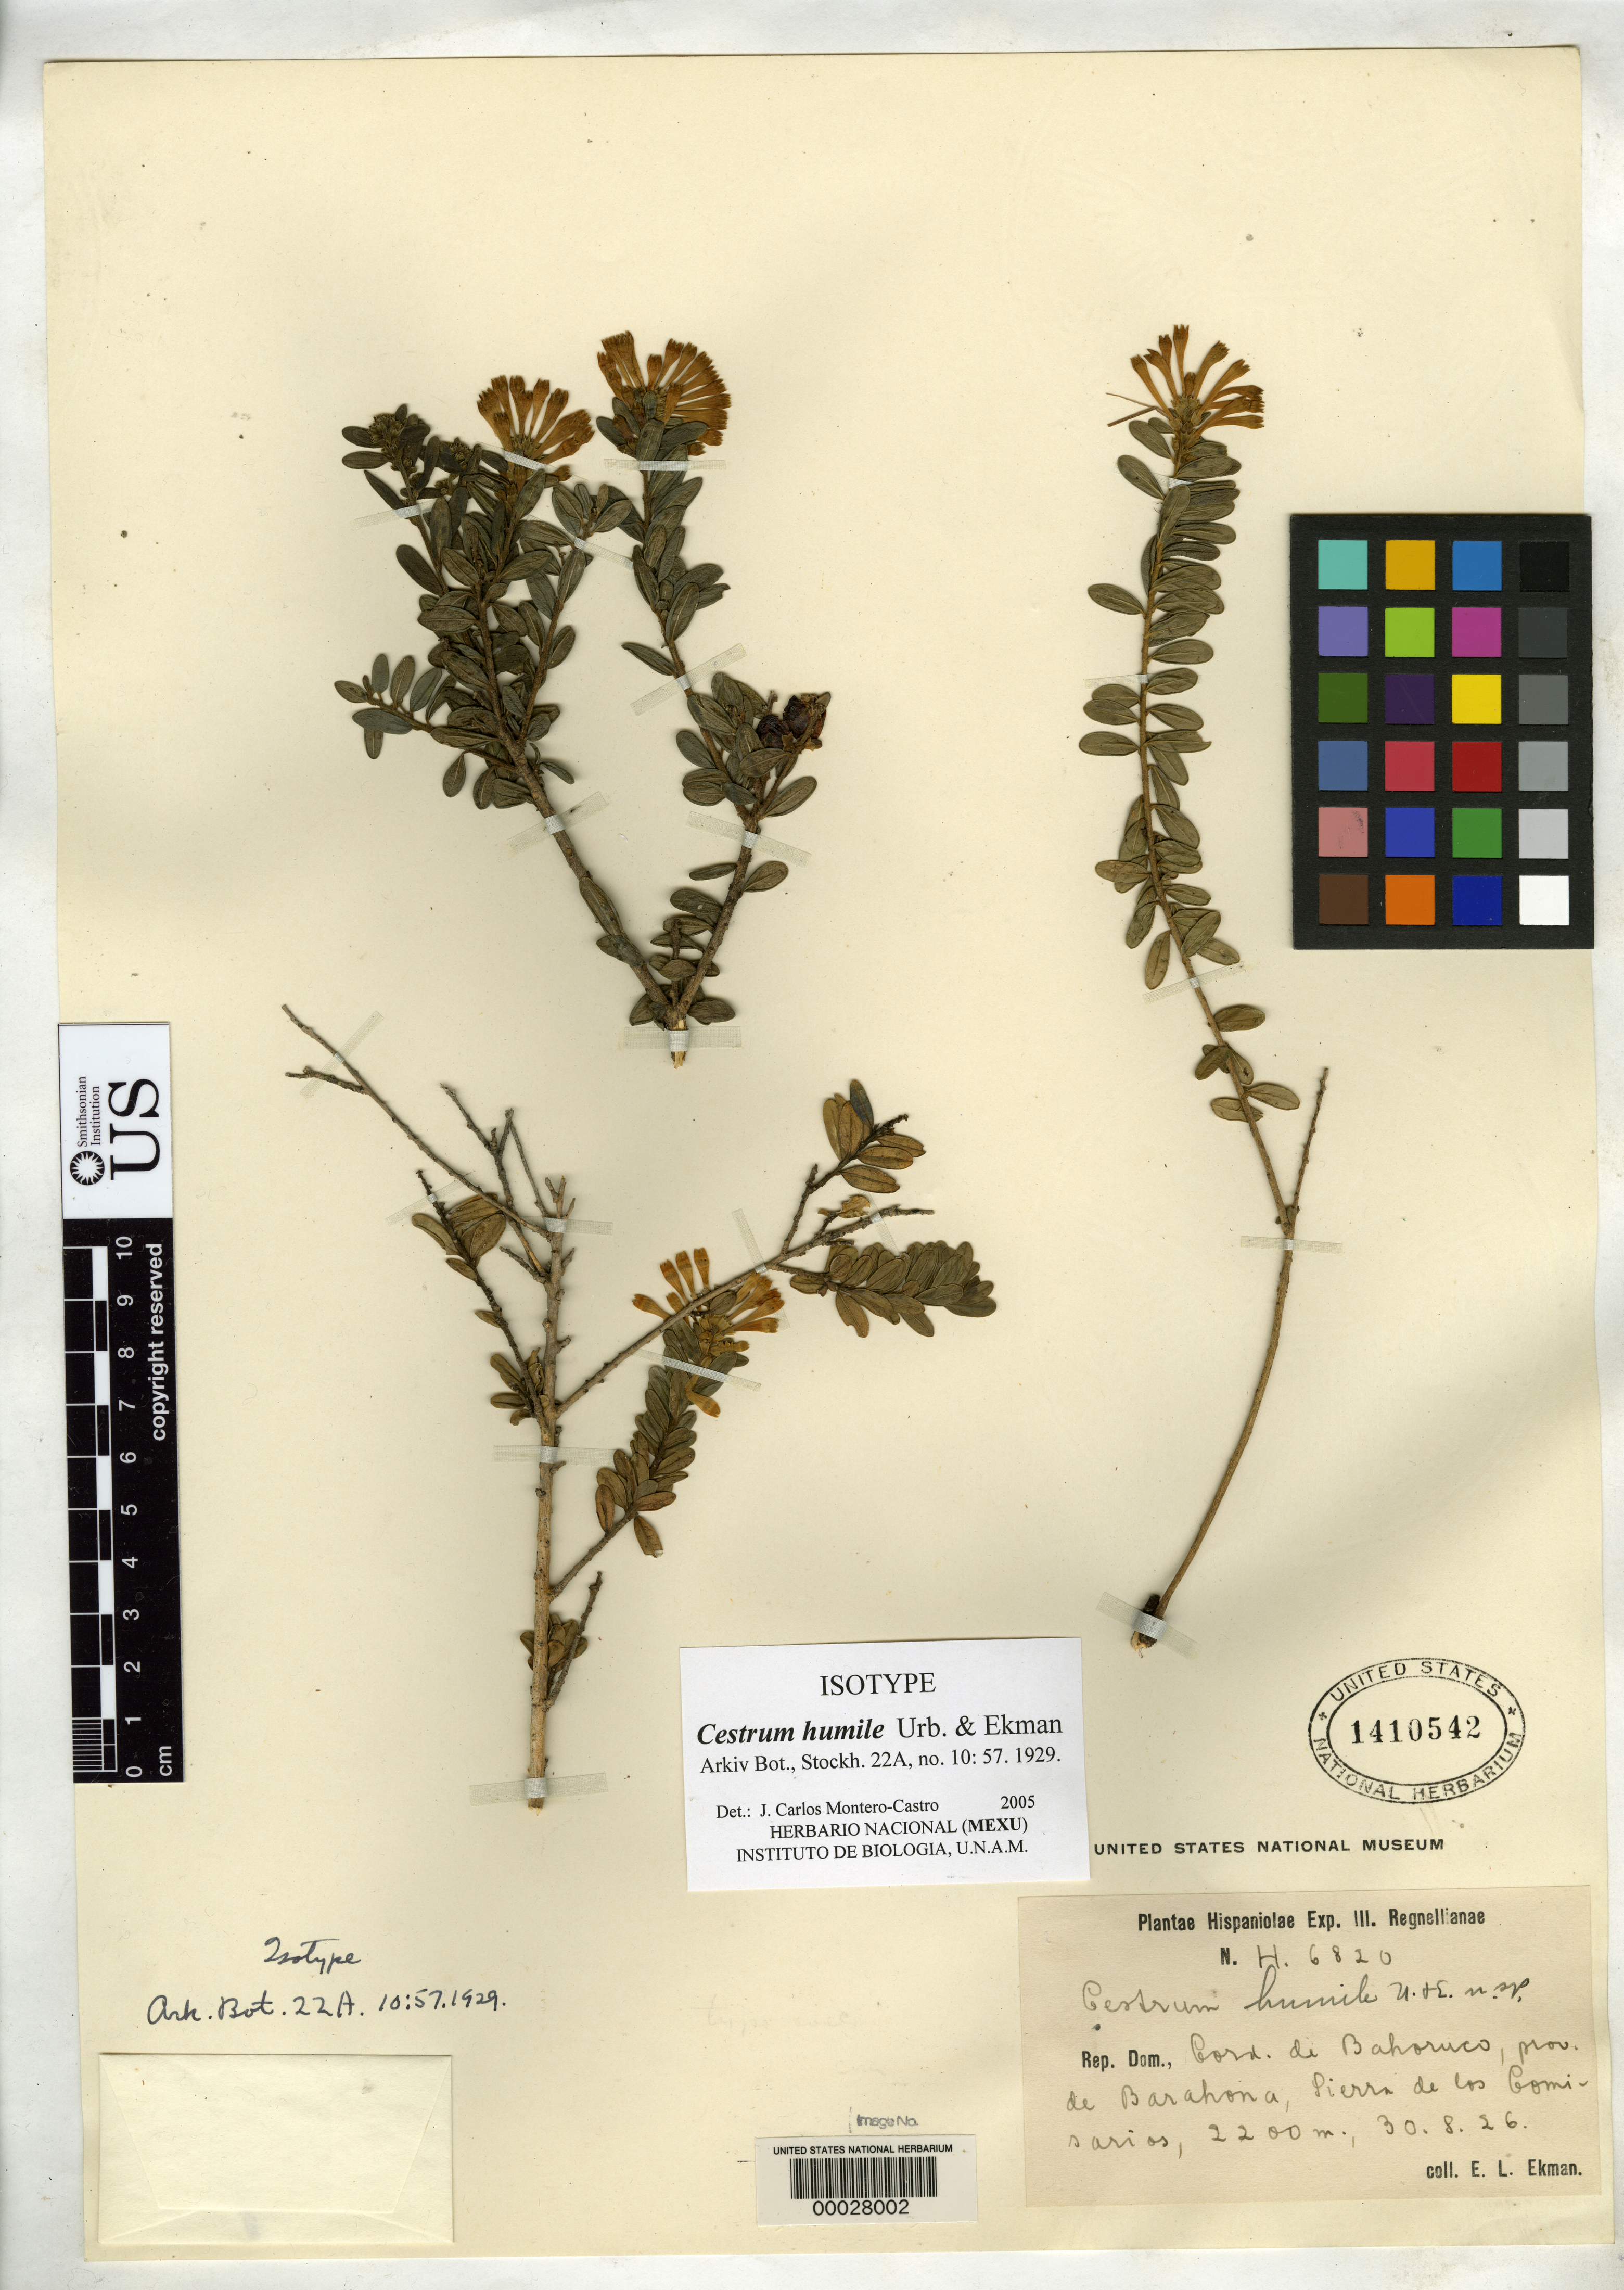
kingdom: Plantae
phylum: Tracheophyta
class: Magnoliopsida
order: Solanales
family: Solanaceae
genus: Cestrum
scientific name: Cestrum humile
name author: Urb. & Ekman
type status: Isotype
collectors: E. L. Ekman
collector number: H 6820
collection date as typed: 30 Aug 1926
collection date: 1926-08-30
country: Dominican Republic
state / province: Barahona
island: Hispaniola Island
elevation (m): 2200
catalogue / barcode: US 1410542